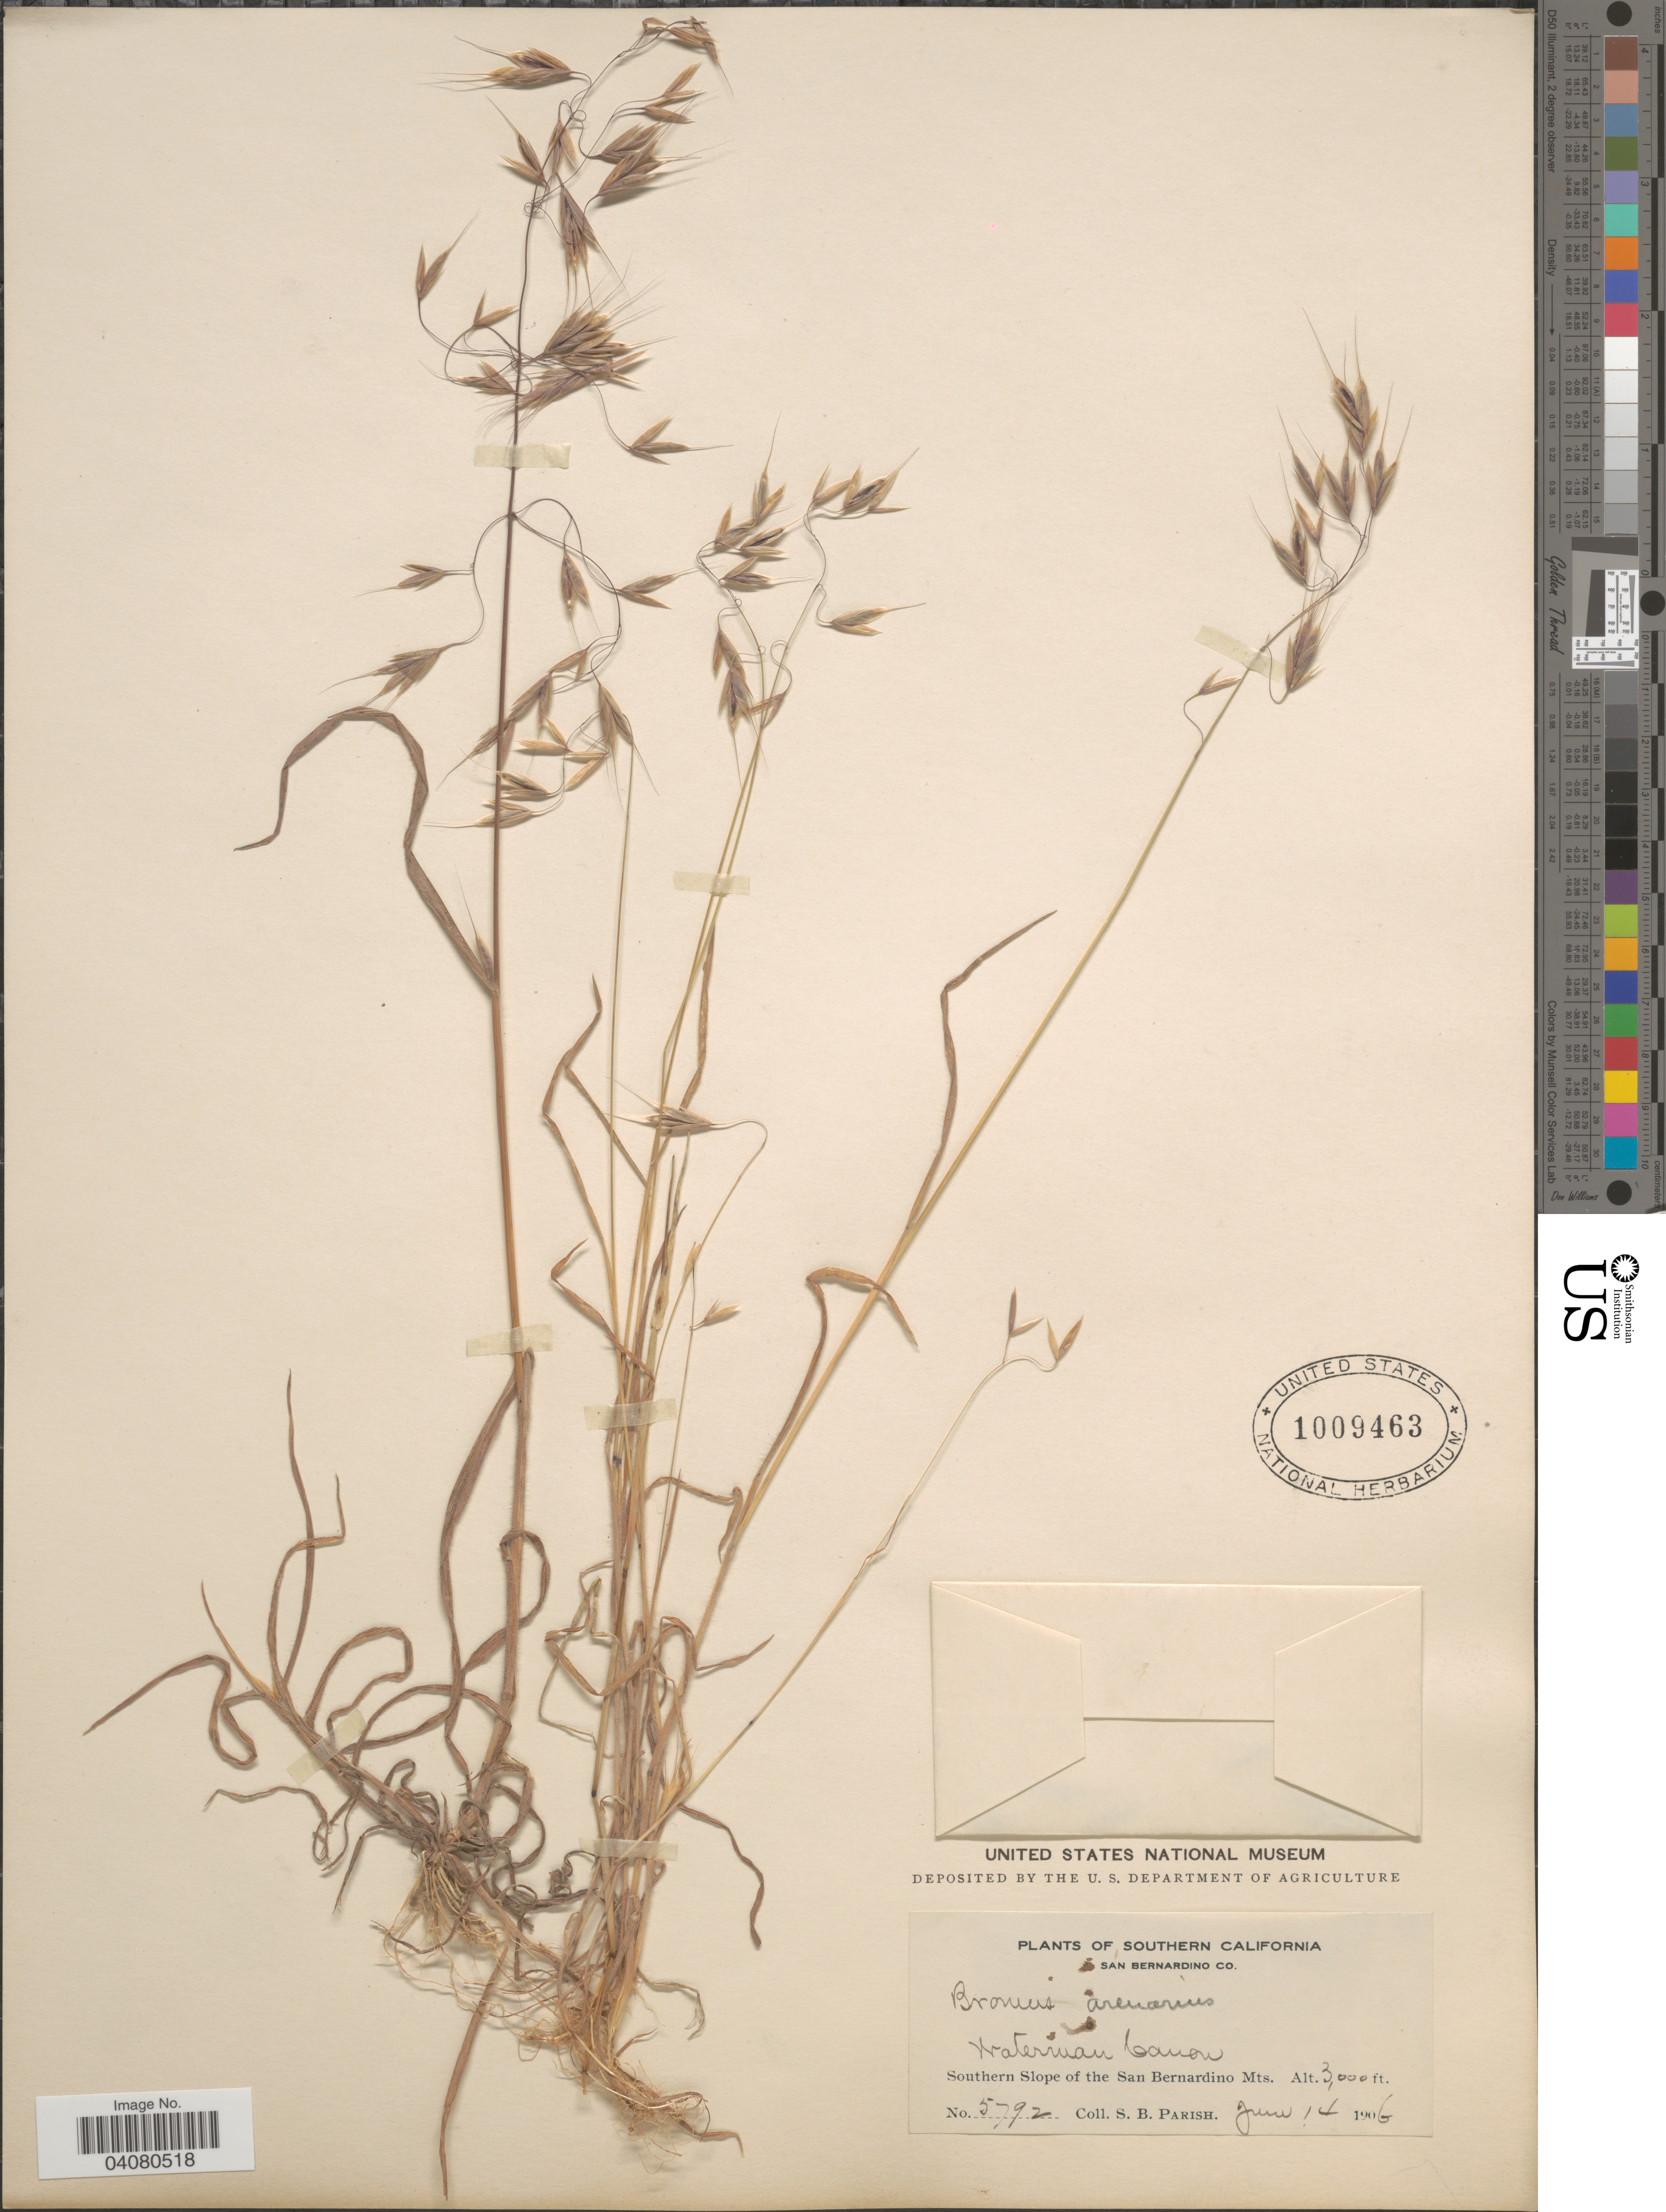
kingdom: Plantae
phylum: Tracheophyta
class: Liliopsida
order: Poales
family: Poaceae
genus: Bromus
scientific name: Bromus arizonicus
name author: (Shear) Stebbins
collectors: S. B. Parish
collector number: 5792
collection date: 1906-06-14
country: United States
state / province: California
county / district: San Bernardino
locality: Southern California. San Bernardino Co. Waterman Canon. Southern Slope of the San Bernardino Mts.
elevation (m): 914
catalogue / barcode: US 1009463